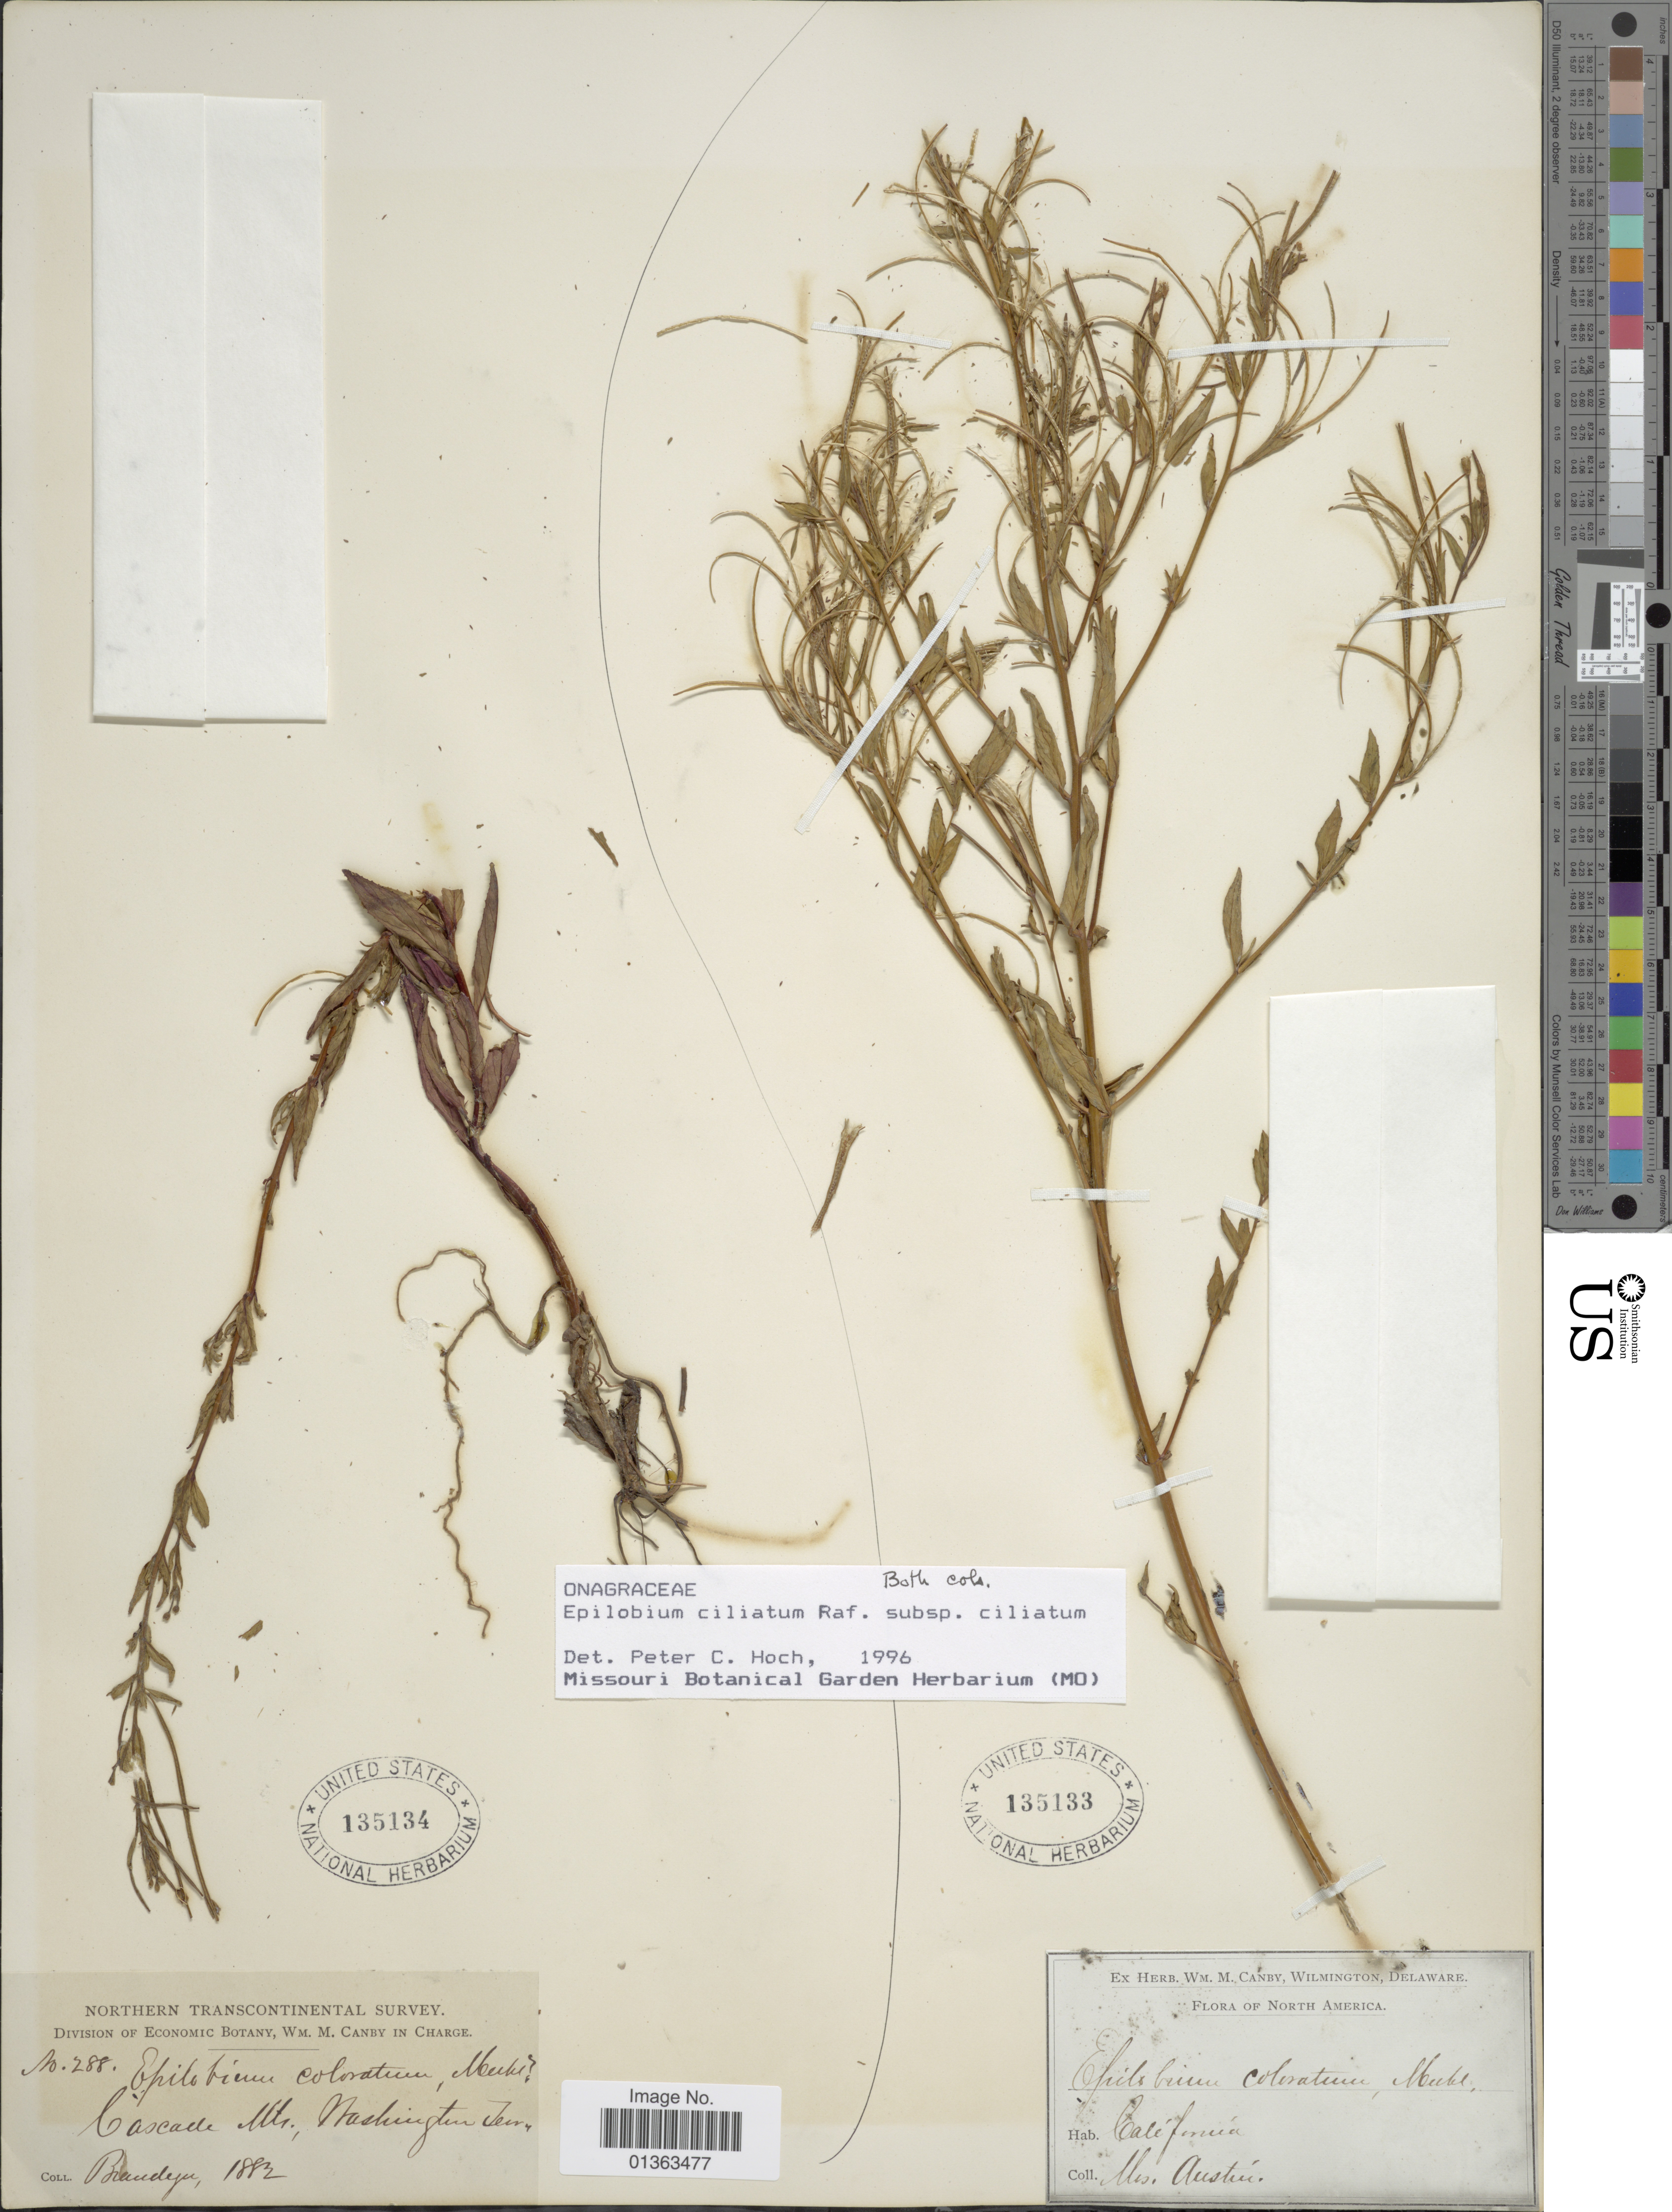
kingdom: Plantae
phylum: Tracheophyta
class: Magnoliopsida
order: Myrtales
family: Onagraceae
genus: Epilobium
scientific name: Epilobium ciliatum subsp. ciliatum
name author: Raf.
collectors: Austin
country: United States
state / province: California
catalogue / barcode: US 135133